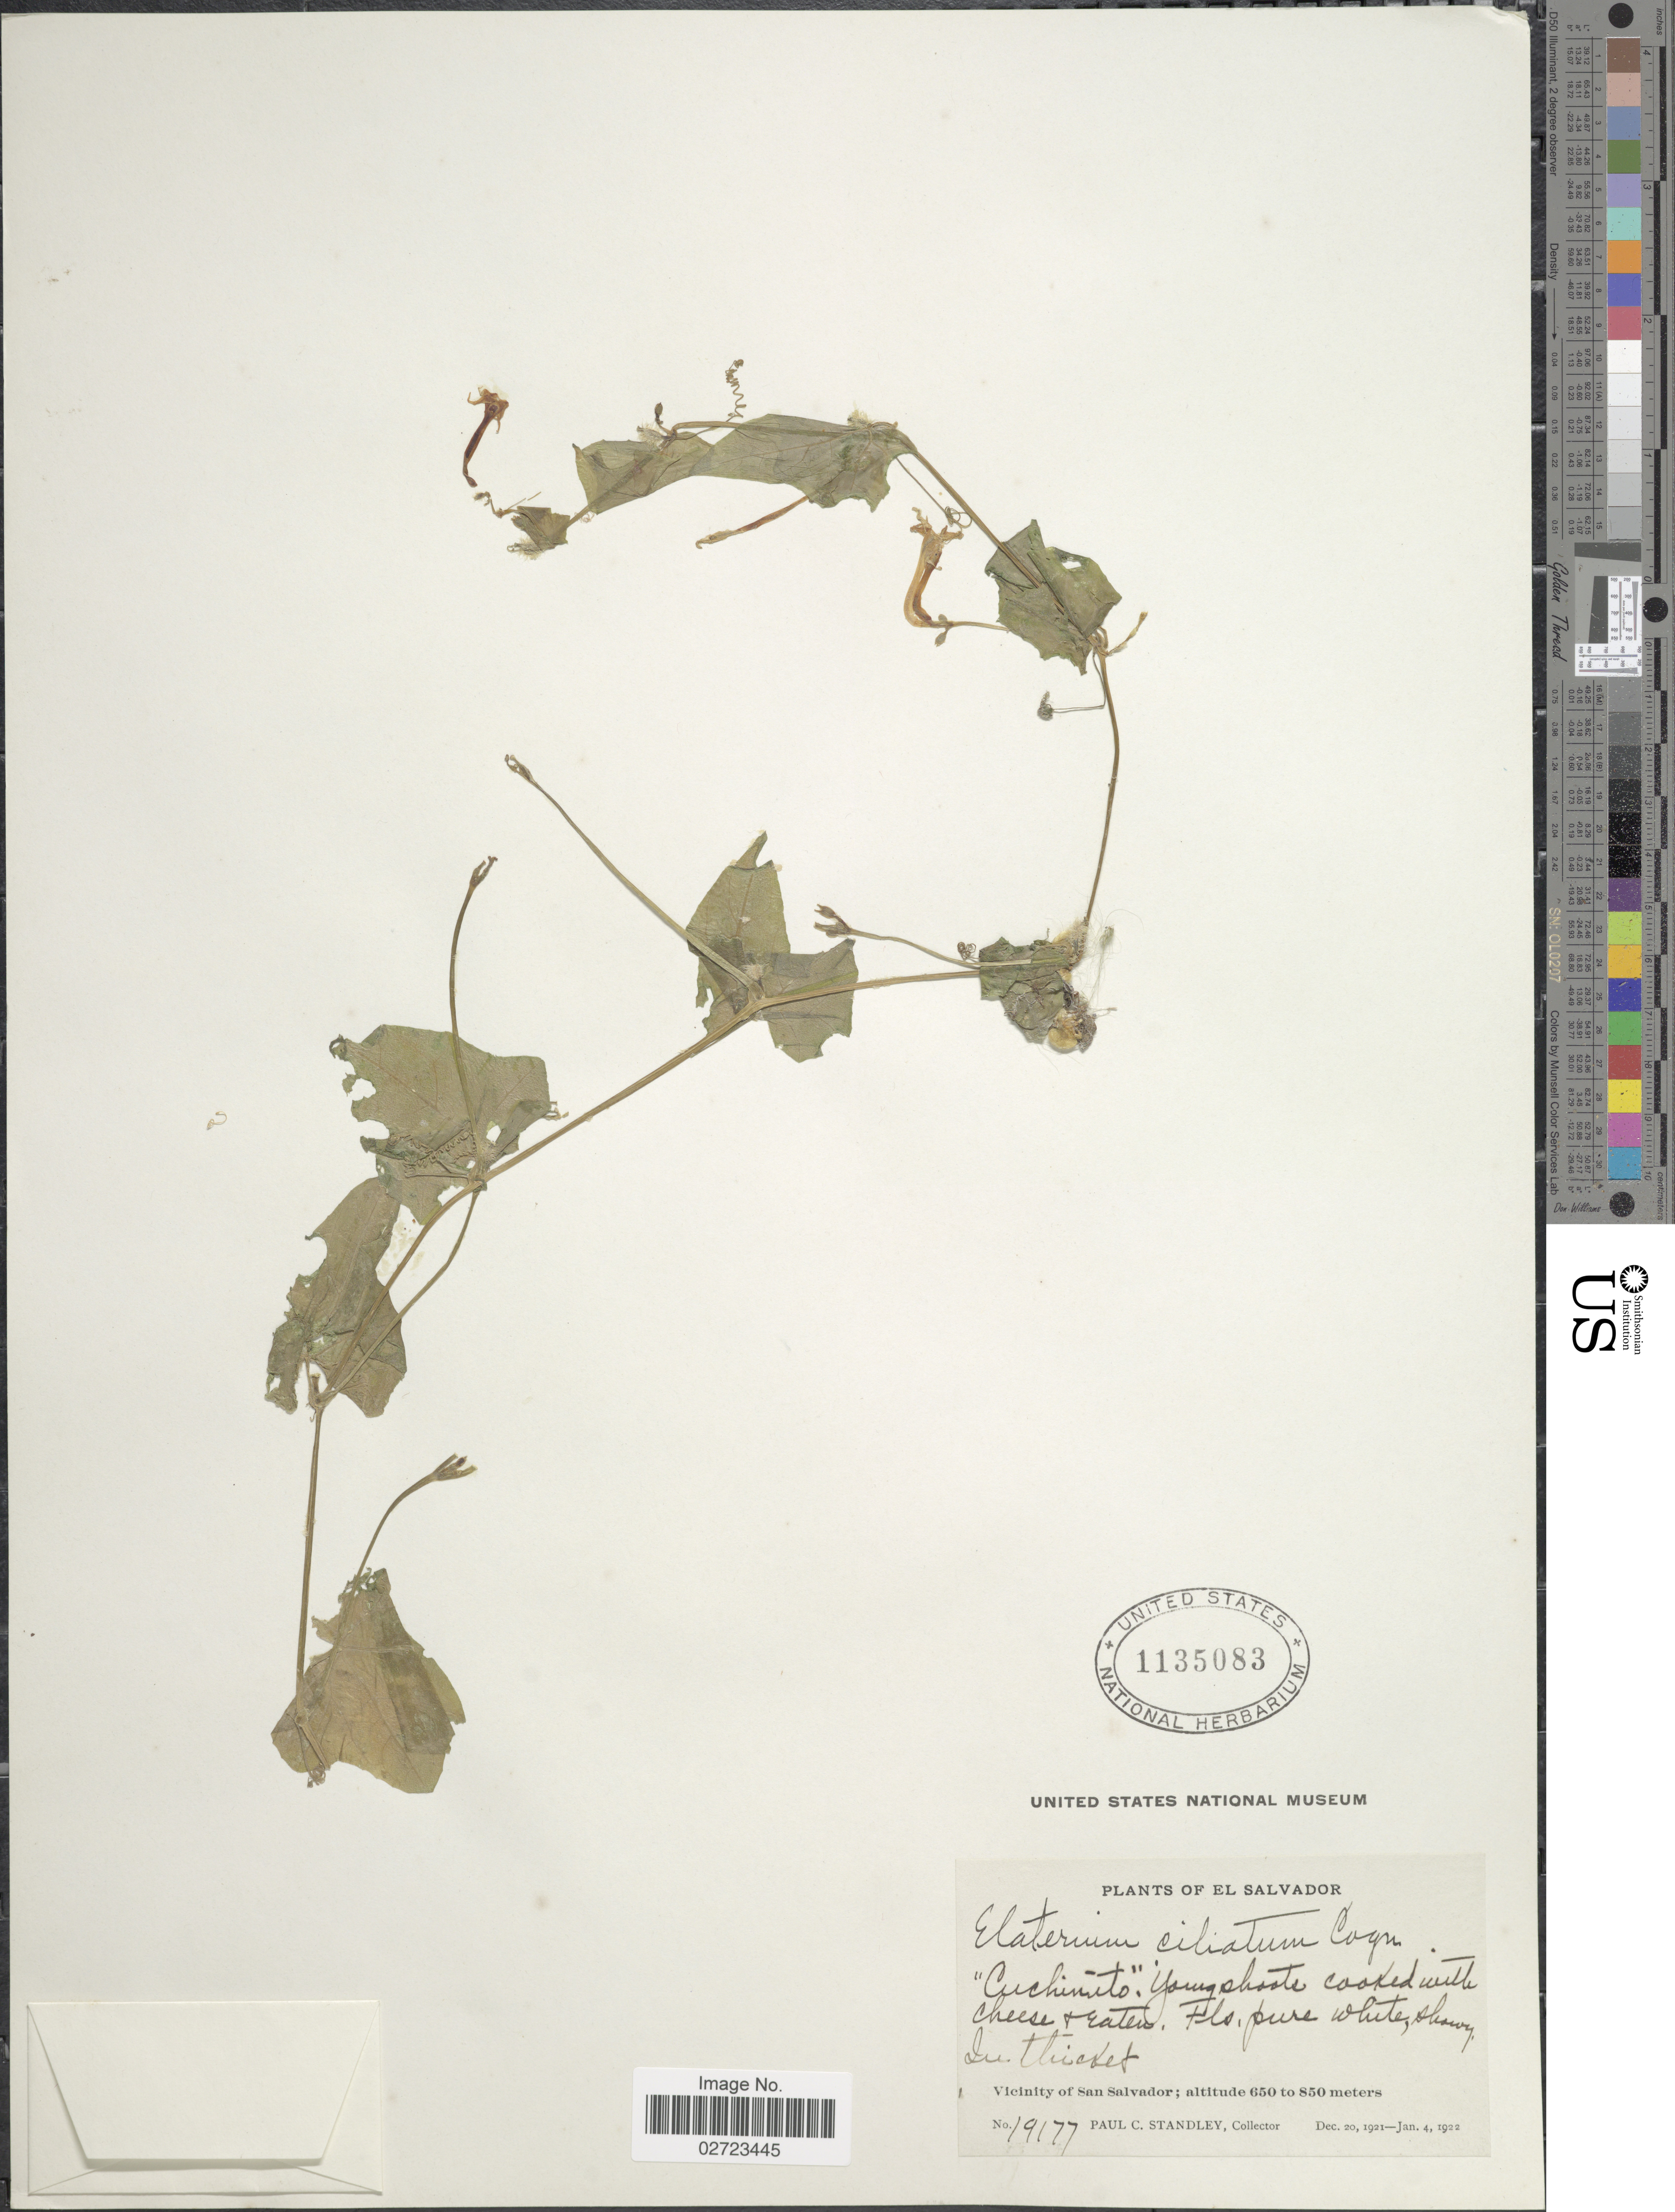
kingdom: Plantae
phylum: Tracheophyta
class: Magnoliopsida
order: Cucurbitales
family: Cucurbitaceae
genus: Cyclanthera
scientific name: Cyclanthera carthagenensis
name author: (Jacq.) H. Schaef. & S.S. Renner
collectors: P. C. Standley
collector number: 19177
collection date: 1921-12-20/1922-01-04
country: El Salvador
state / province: San Salvador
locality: In thicket.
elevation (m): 650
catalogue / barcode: US 1135083